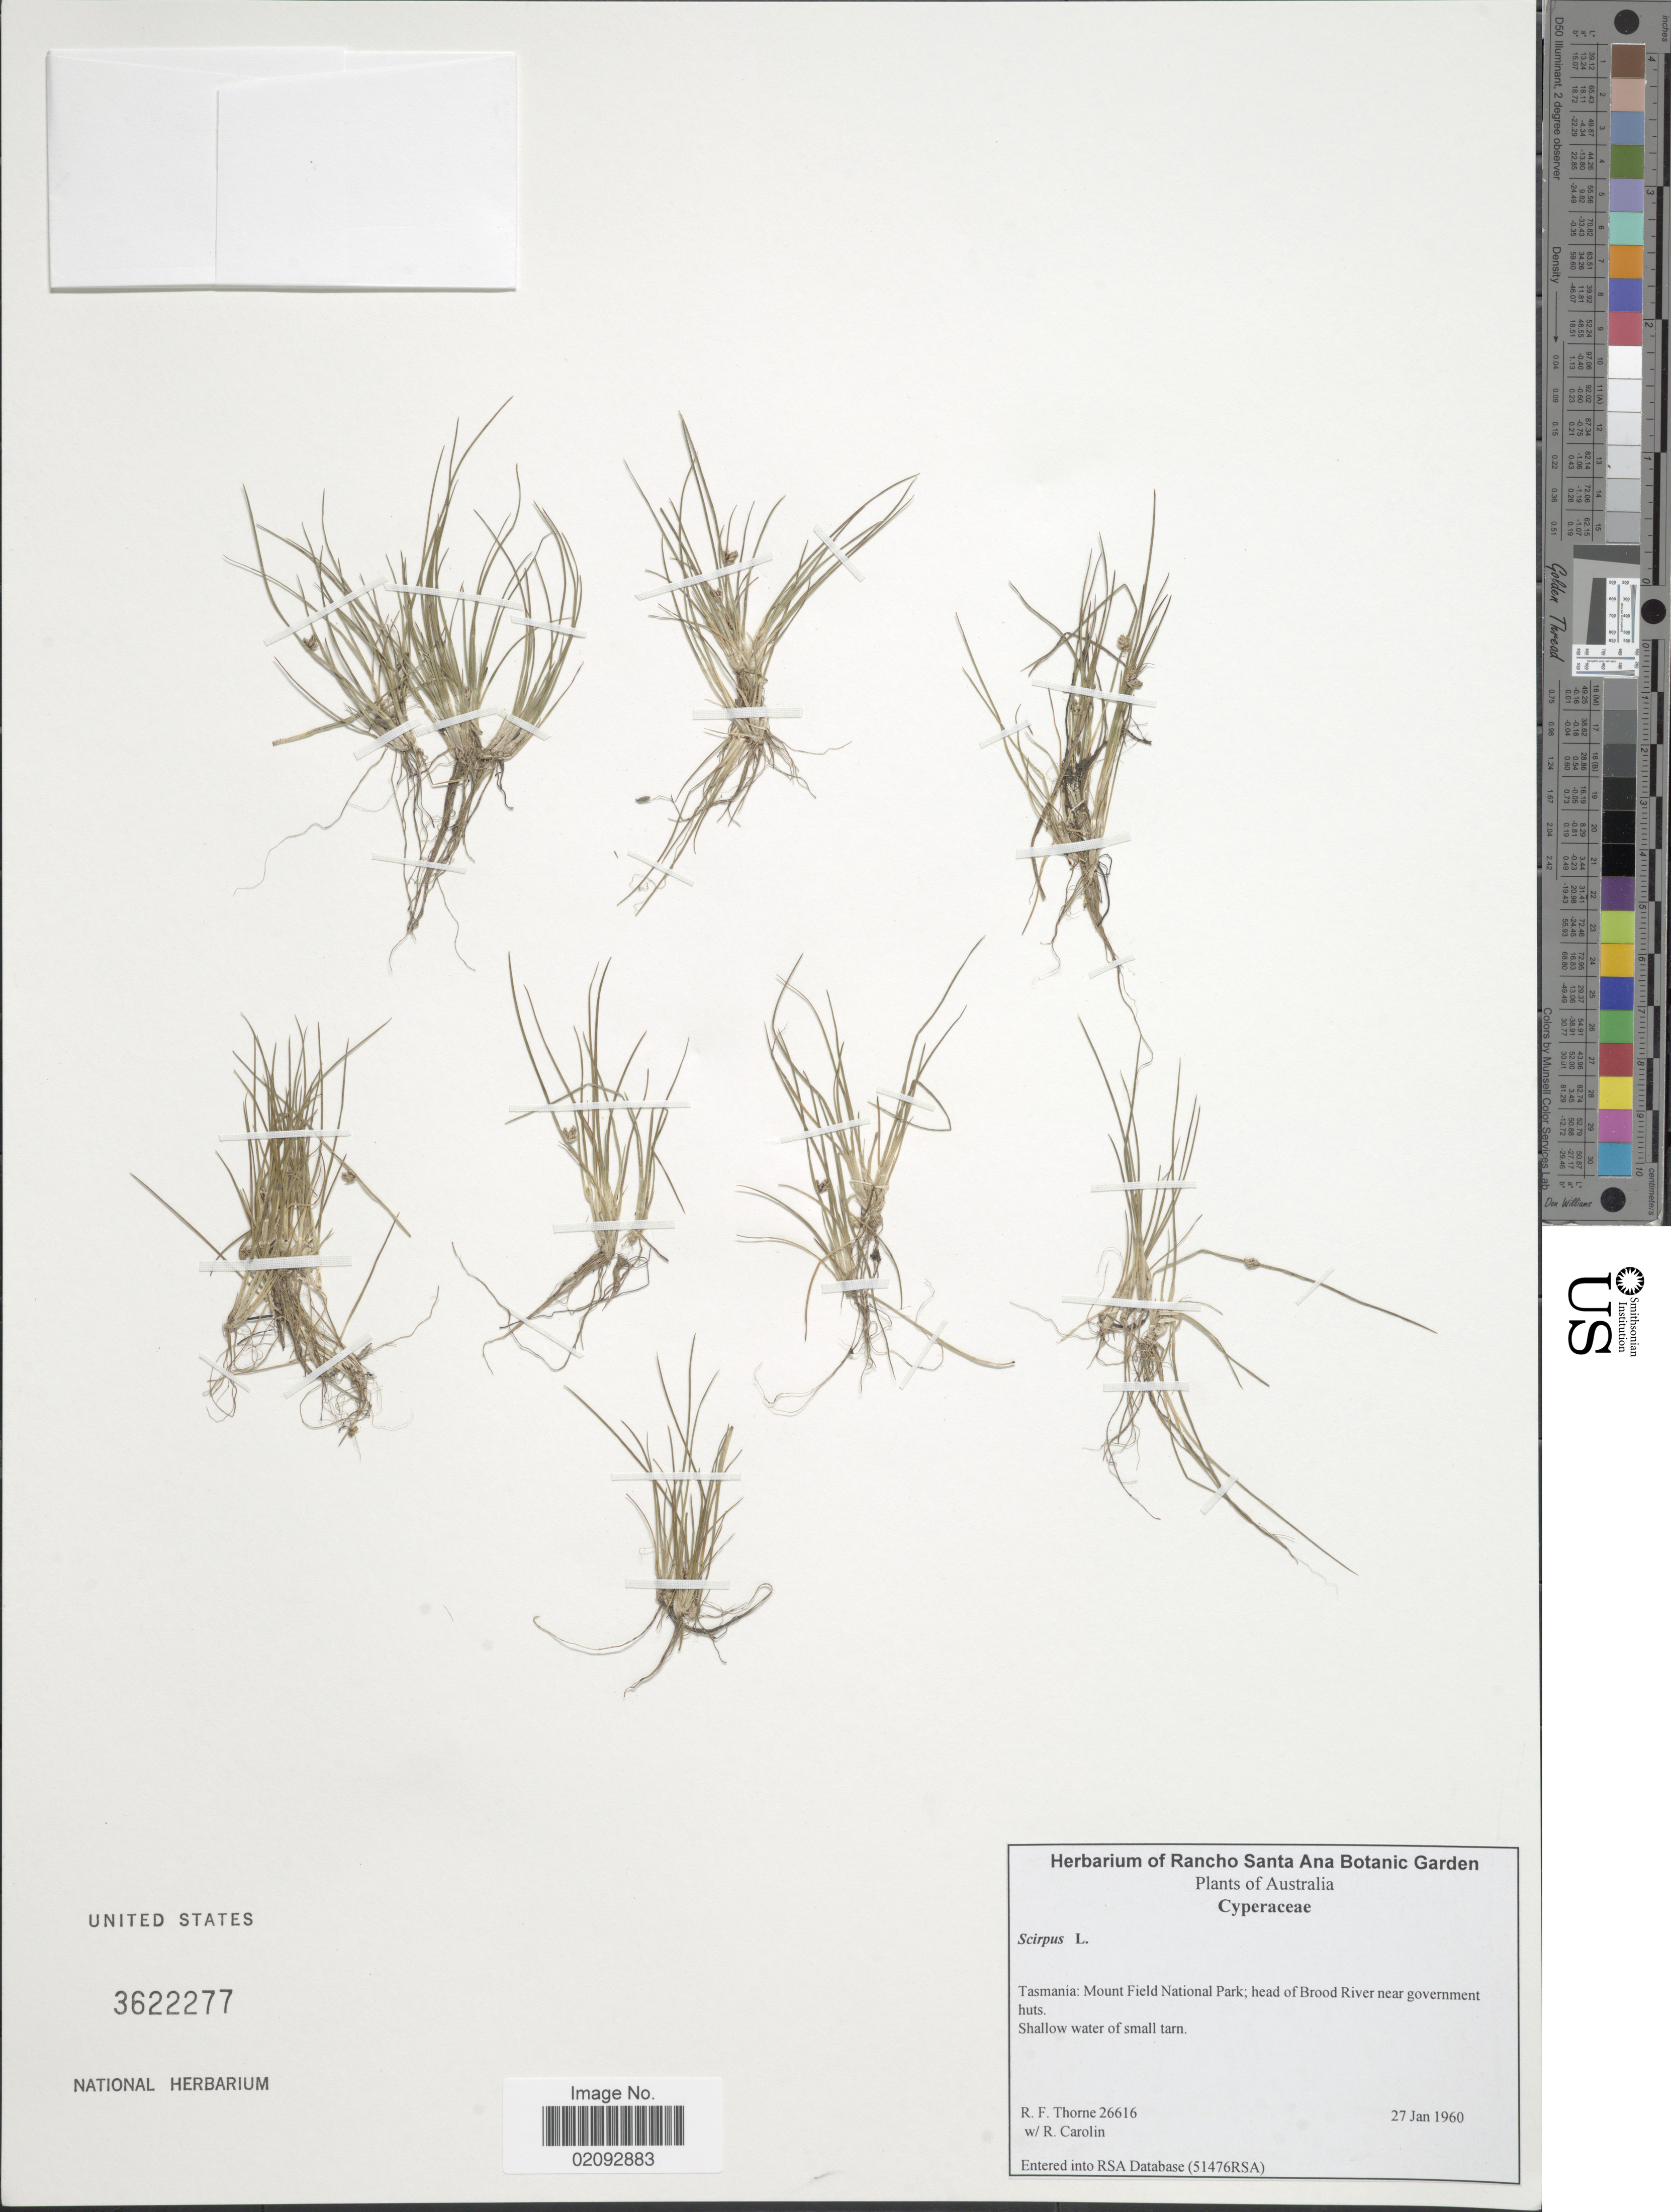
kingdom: Plantae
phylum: Tracheophyta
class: Liliopsida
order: Poales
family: Cyperaceae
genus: Isolepis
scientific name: Isolepis sp.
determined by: Strong, Mark T., (BOT), Smithsonian Institution - National Museum of Natural History (UNITED STATES)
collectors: R. F. Thorne & R. Carolin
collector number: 26616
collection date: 1960-01-27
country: Australia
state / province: Tasmania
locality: Tasmania: Mount Field National Park; head of Brood River near government huts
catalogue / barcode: US 3622277